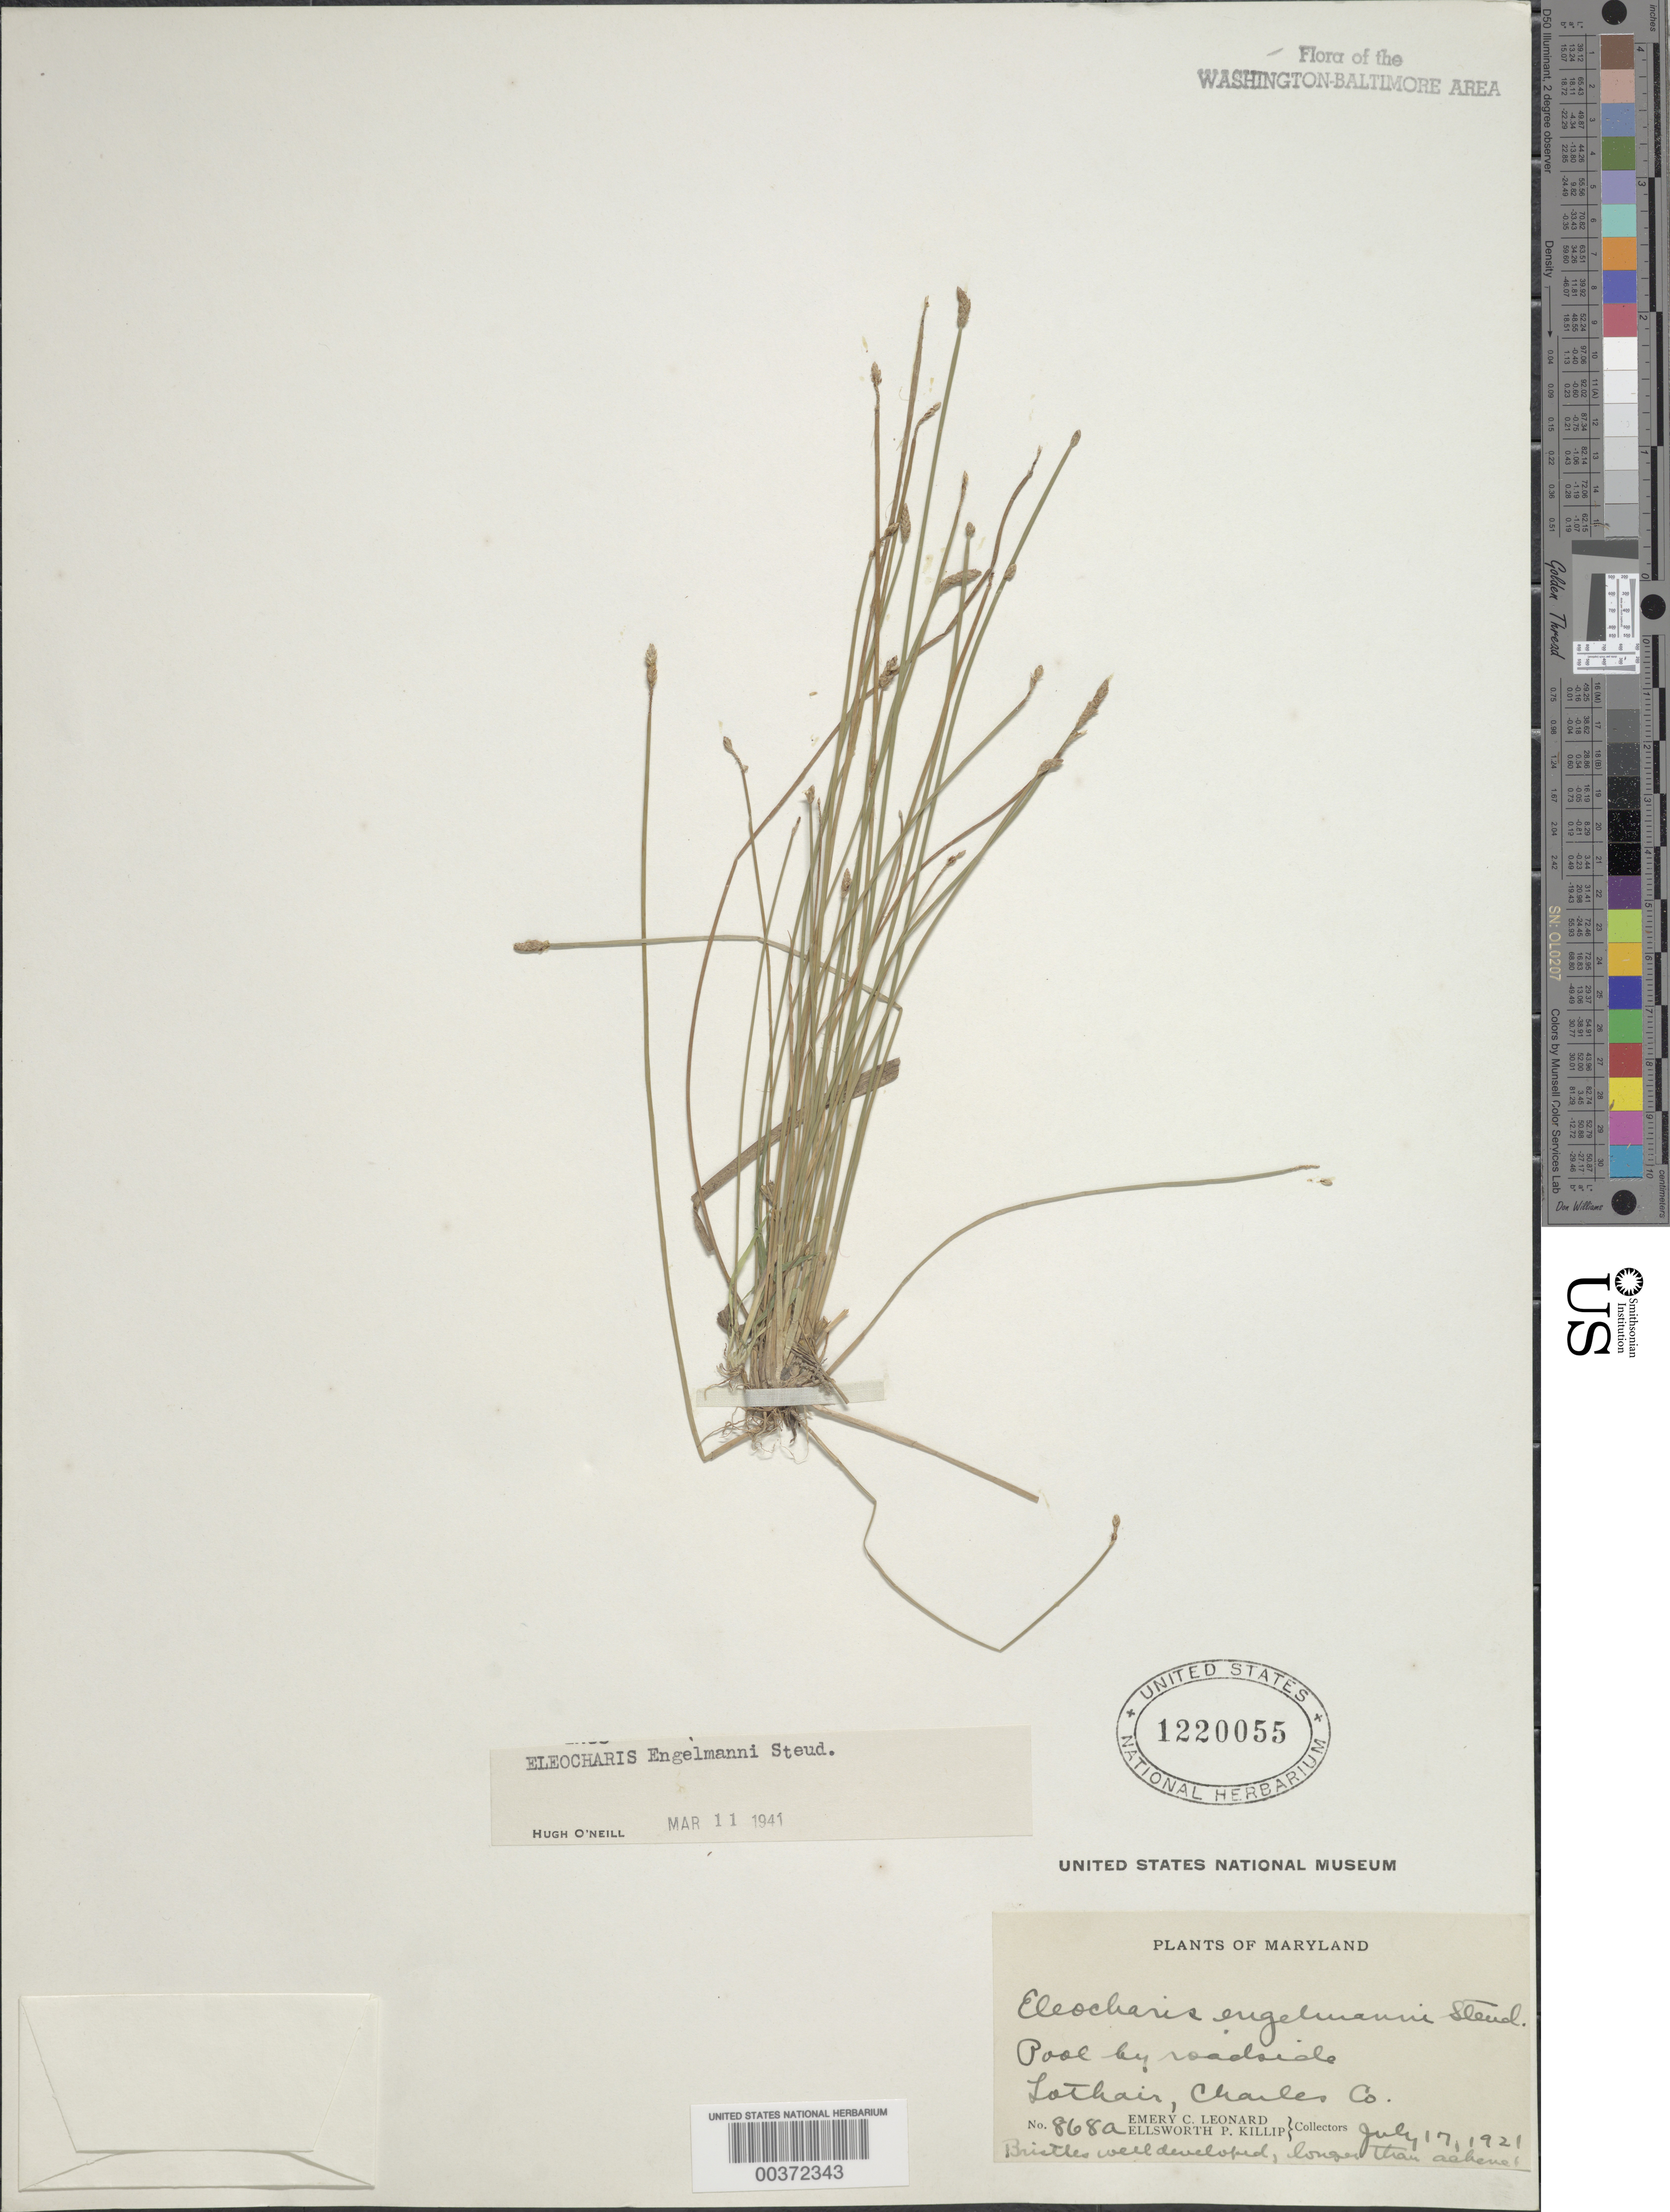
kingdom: Plantae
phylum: Tracheophyta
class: Liliopsida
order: Poales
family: Cyperaceae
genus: Eleocharis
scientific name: Eleocharis engelmannii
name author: Steud.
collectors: E. C. Leonard & E. P. Killip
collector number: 868A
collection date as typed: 17 Jul 1921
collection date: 1921-07-17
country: United States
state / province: Maryland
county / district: Charles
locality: Lathair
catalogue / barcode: US 1220055